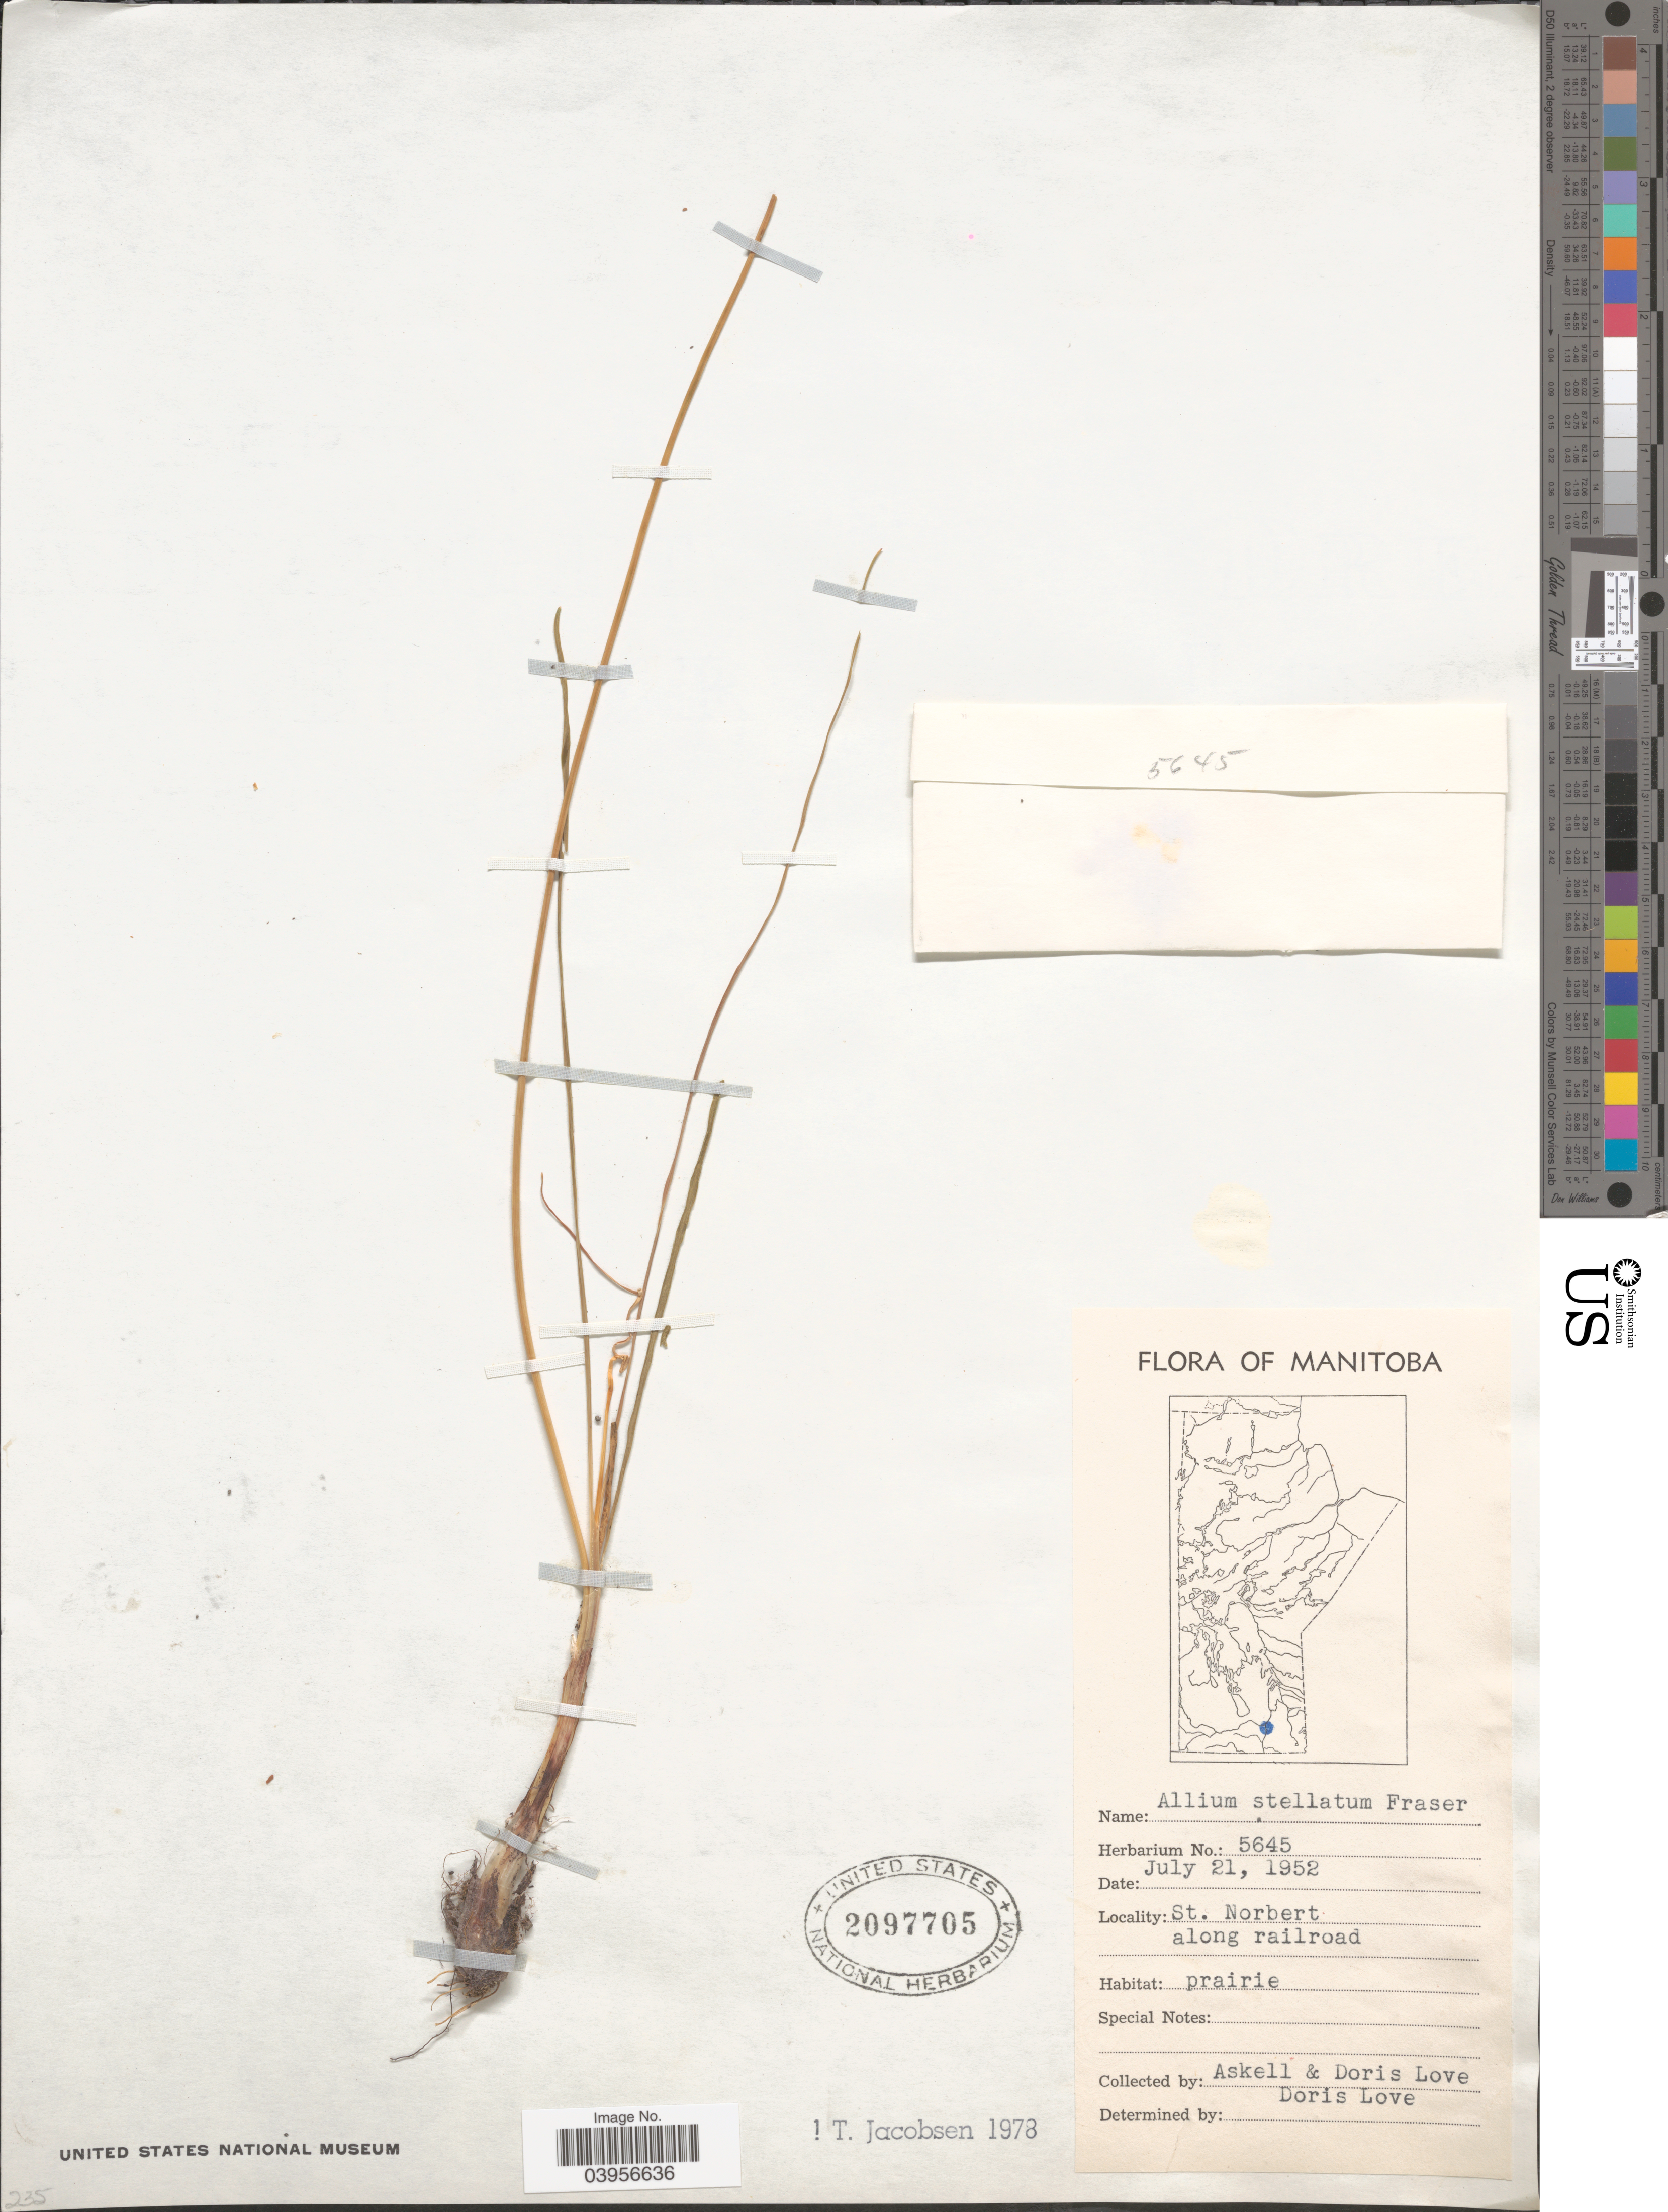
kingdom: Plantae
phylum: Tracheophyta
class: Liliopsida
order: Asparagales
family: Amaryllidaceae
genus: Allium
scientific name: Allium stellatum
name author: Nutt. ex Ker Gawl.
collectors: Á. Löve & D. Löve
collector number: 5645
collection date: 1952-07-21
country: Canada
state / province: Manitoba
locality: St. Norbert along railroad.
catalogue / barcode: US 2097705